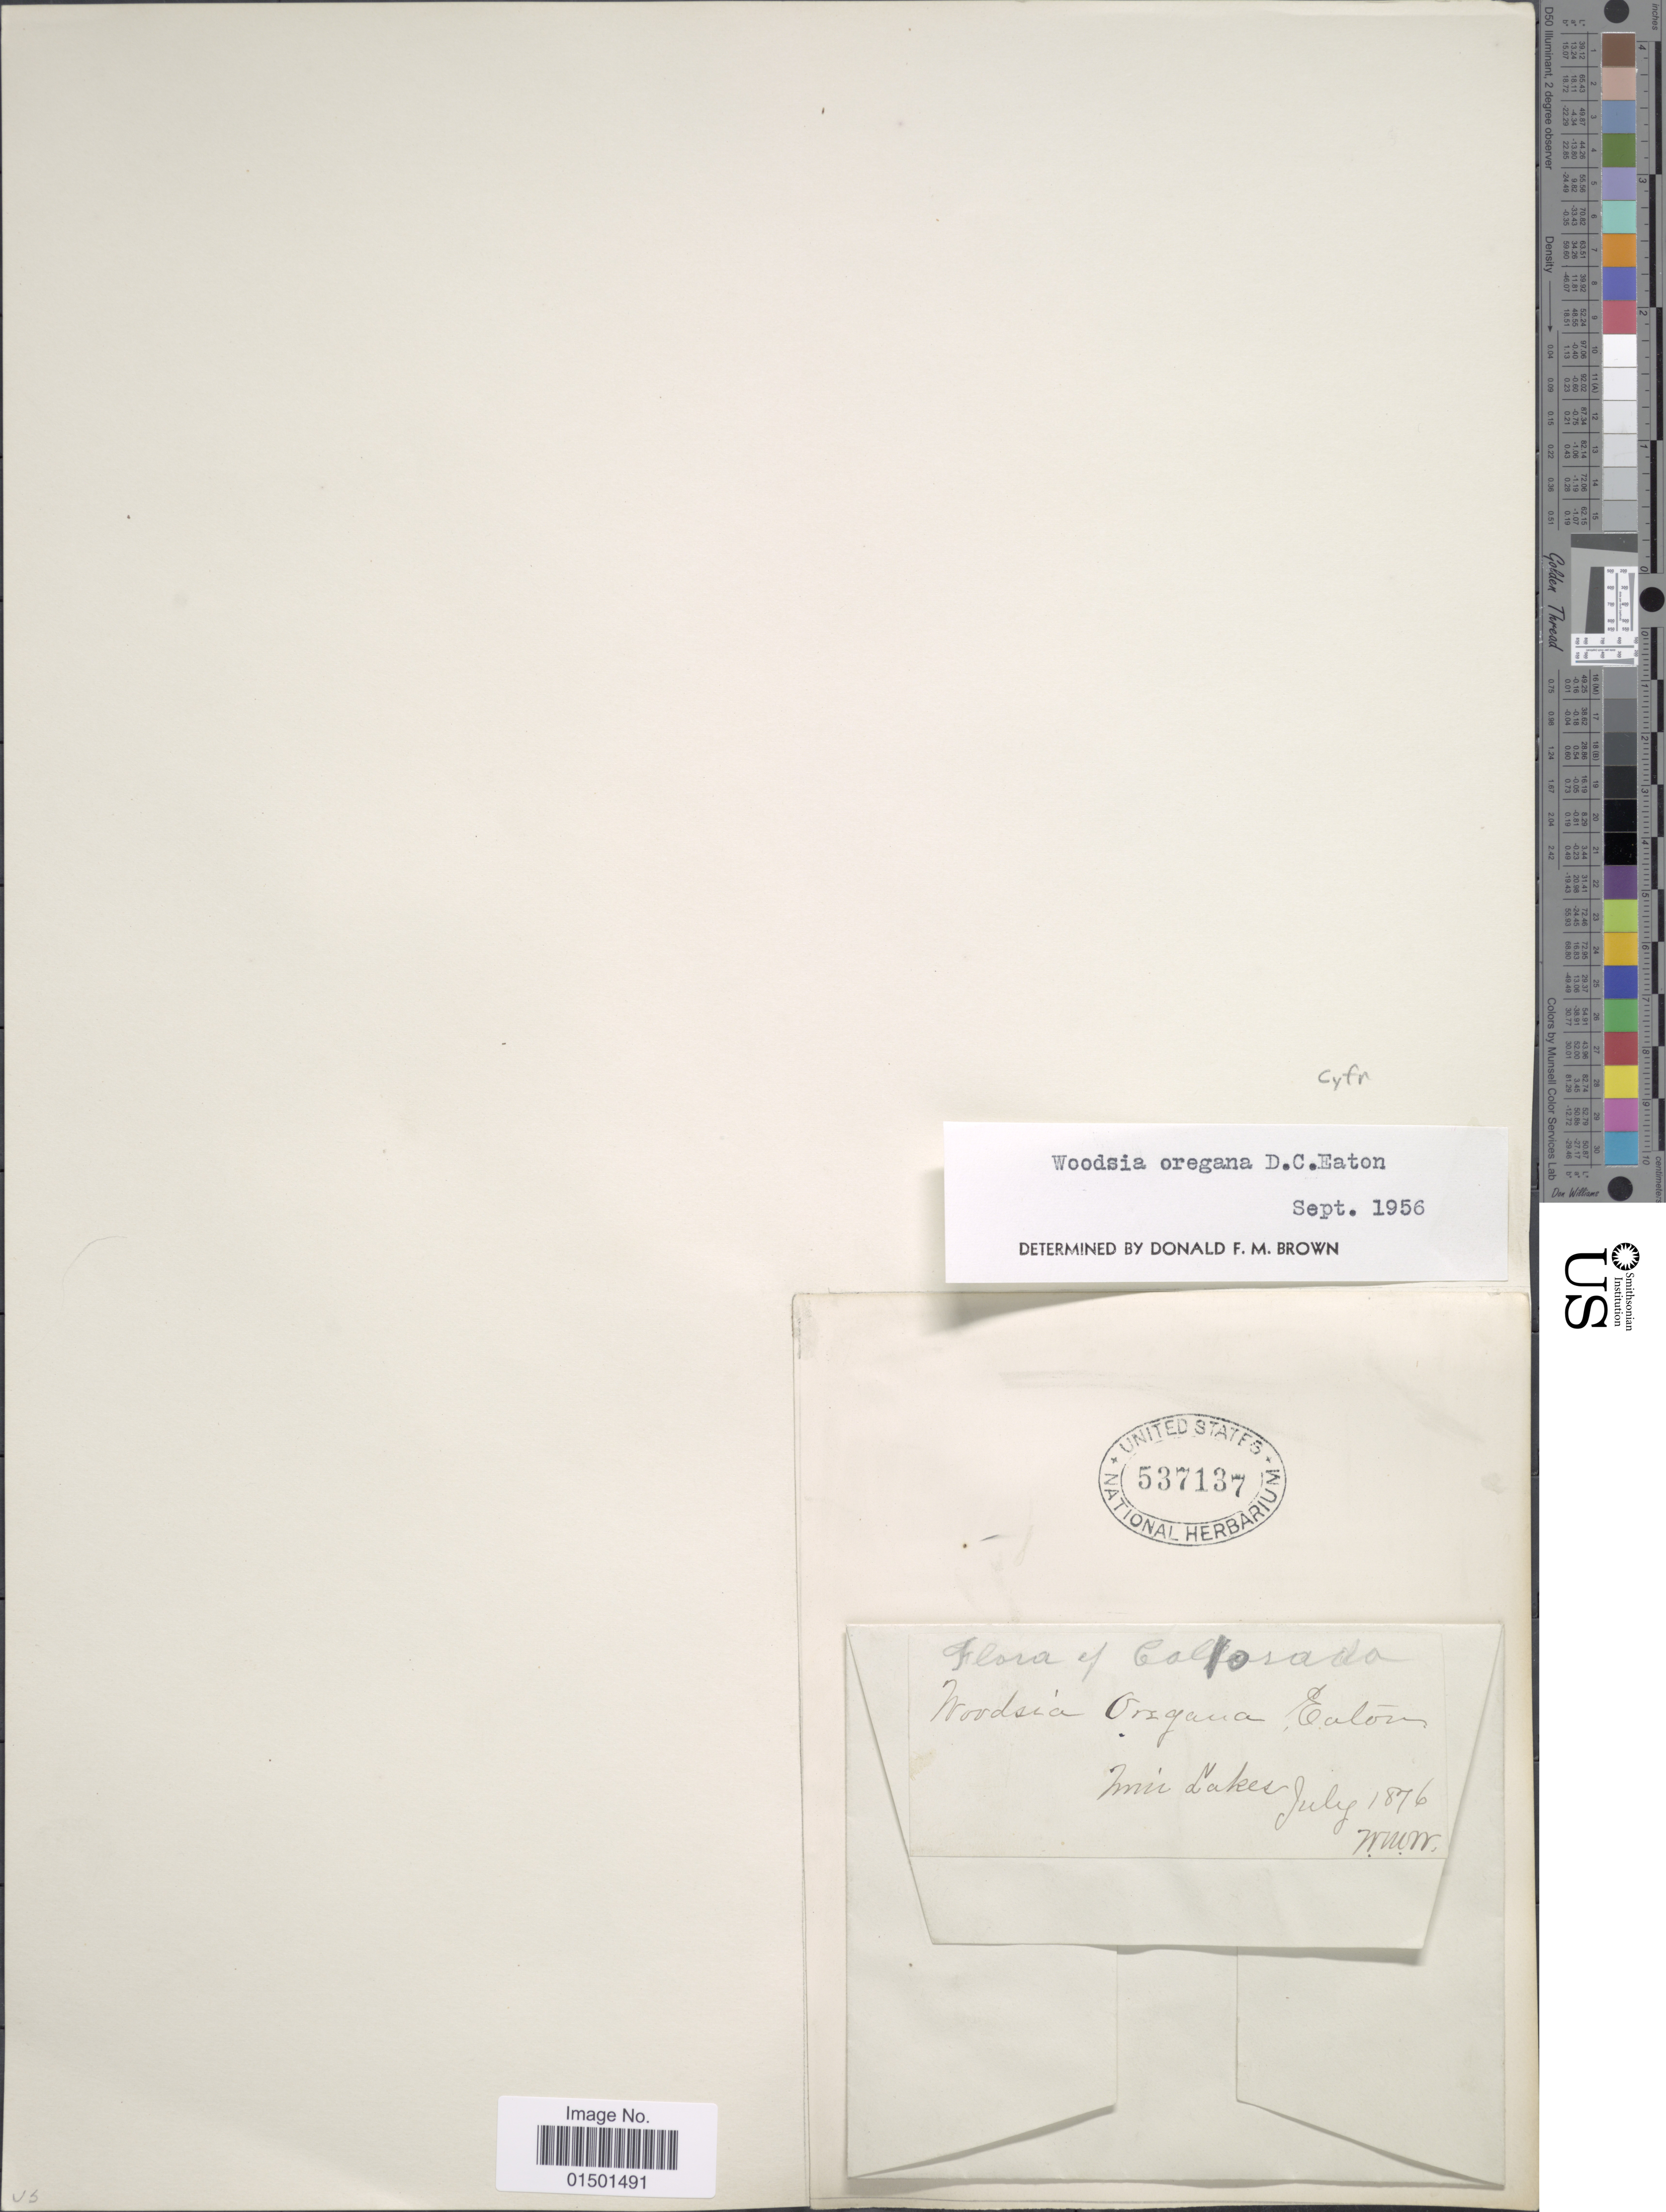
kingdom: Plantae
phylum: Tracheophyta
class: Polypodiopsida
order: Polypodiales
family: Cystopteridaceae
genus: Cystopteris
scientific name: Cystopteris fragilis var. fragilis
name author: (L.) Bernh.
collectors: W. W. N.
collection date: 1876-07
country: United States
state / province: Colorado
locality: Twin Lakes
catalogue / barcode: US 537137